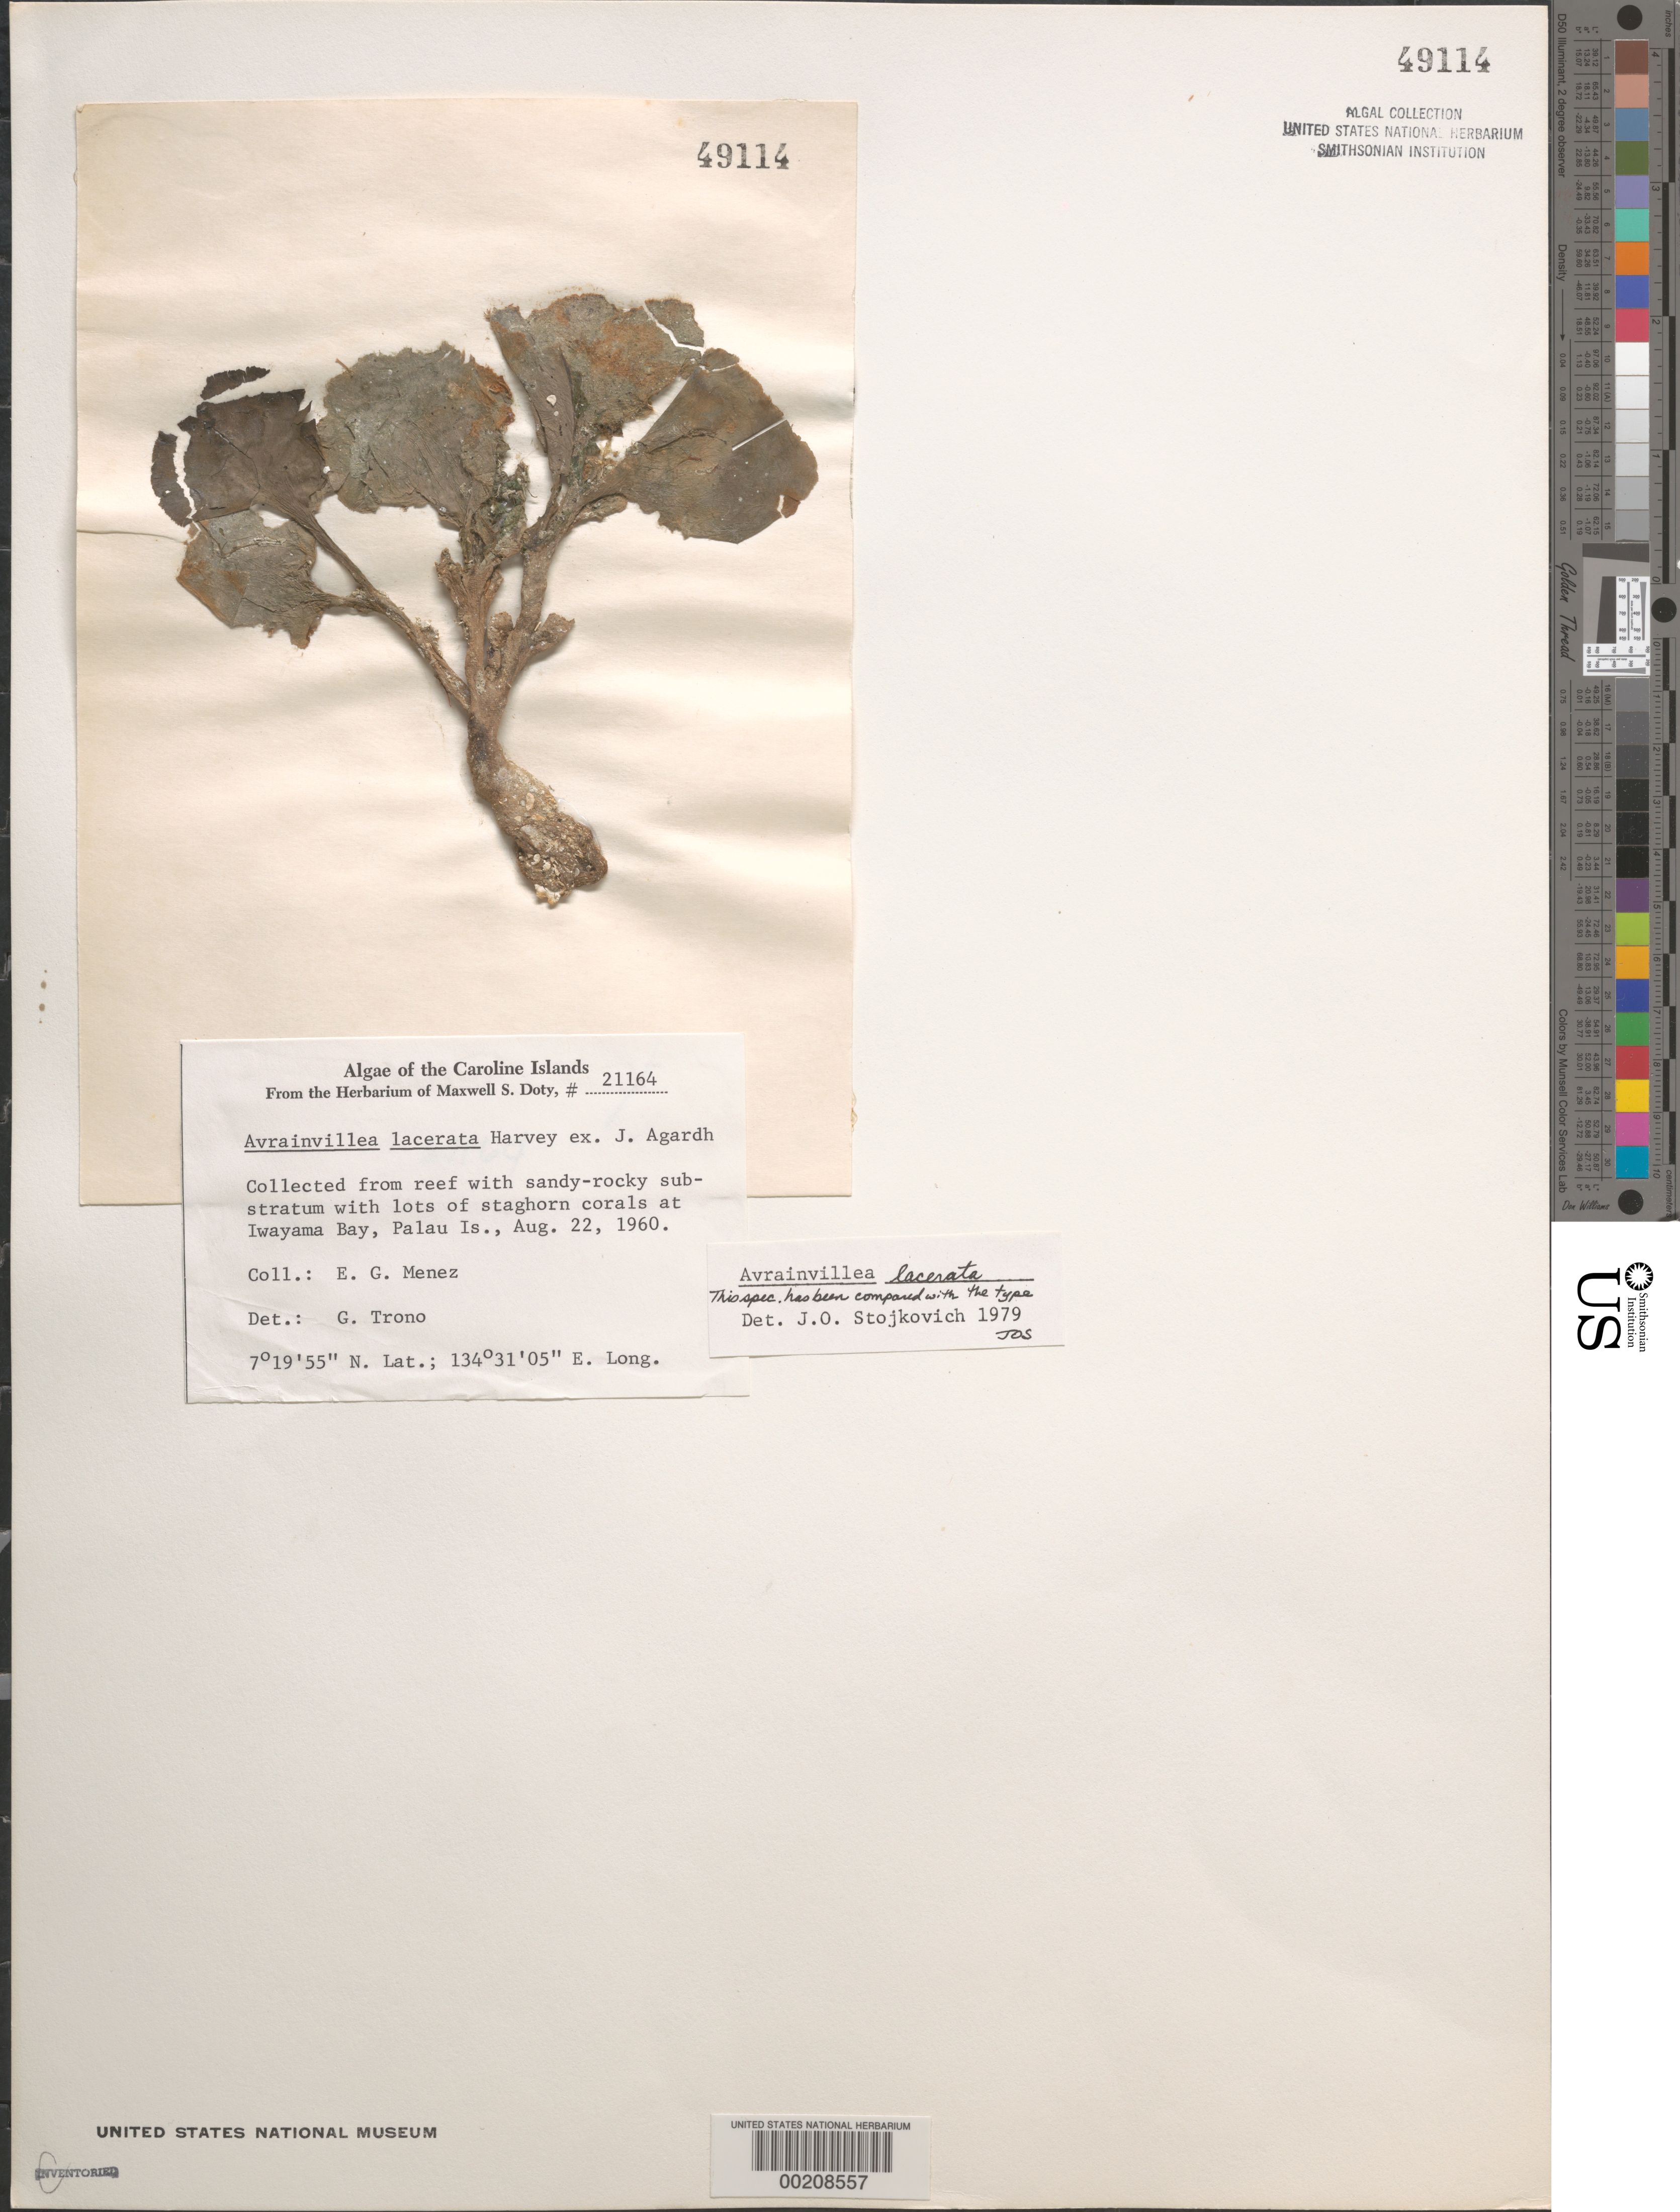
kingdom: Plantae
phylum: Chlorophyta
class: Ulvophyceae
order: Bryopsidales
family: Dichotomosiphonaceae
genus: Avrainvillea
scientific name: Avrainvillea lacerata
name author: J. Agardh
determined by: Stojkovich, J. O.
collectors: Meñez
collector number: MSD 21164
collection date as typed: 22 Aug 1960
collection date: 1960-08-22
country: Palau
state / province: Koror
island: Oreor (Koror)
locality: Iwayama Bay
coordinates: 7 19' 55" N, 134 31' 05" E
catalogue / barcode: US 49114